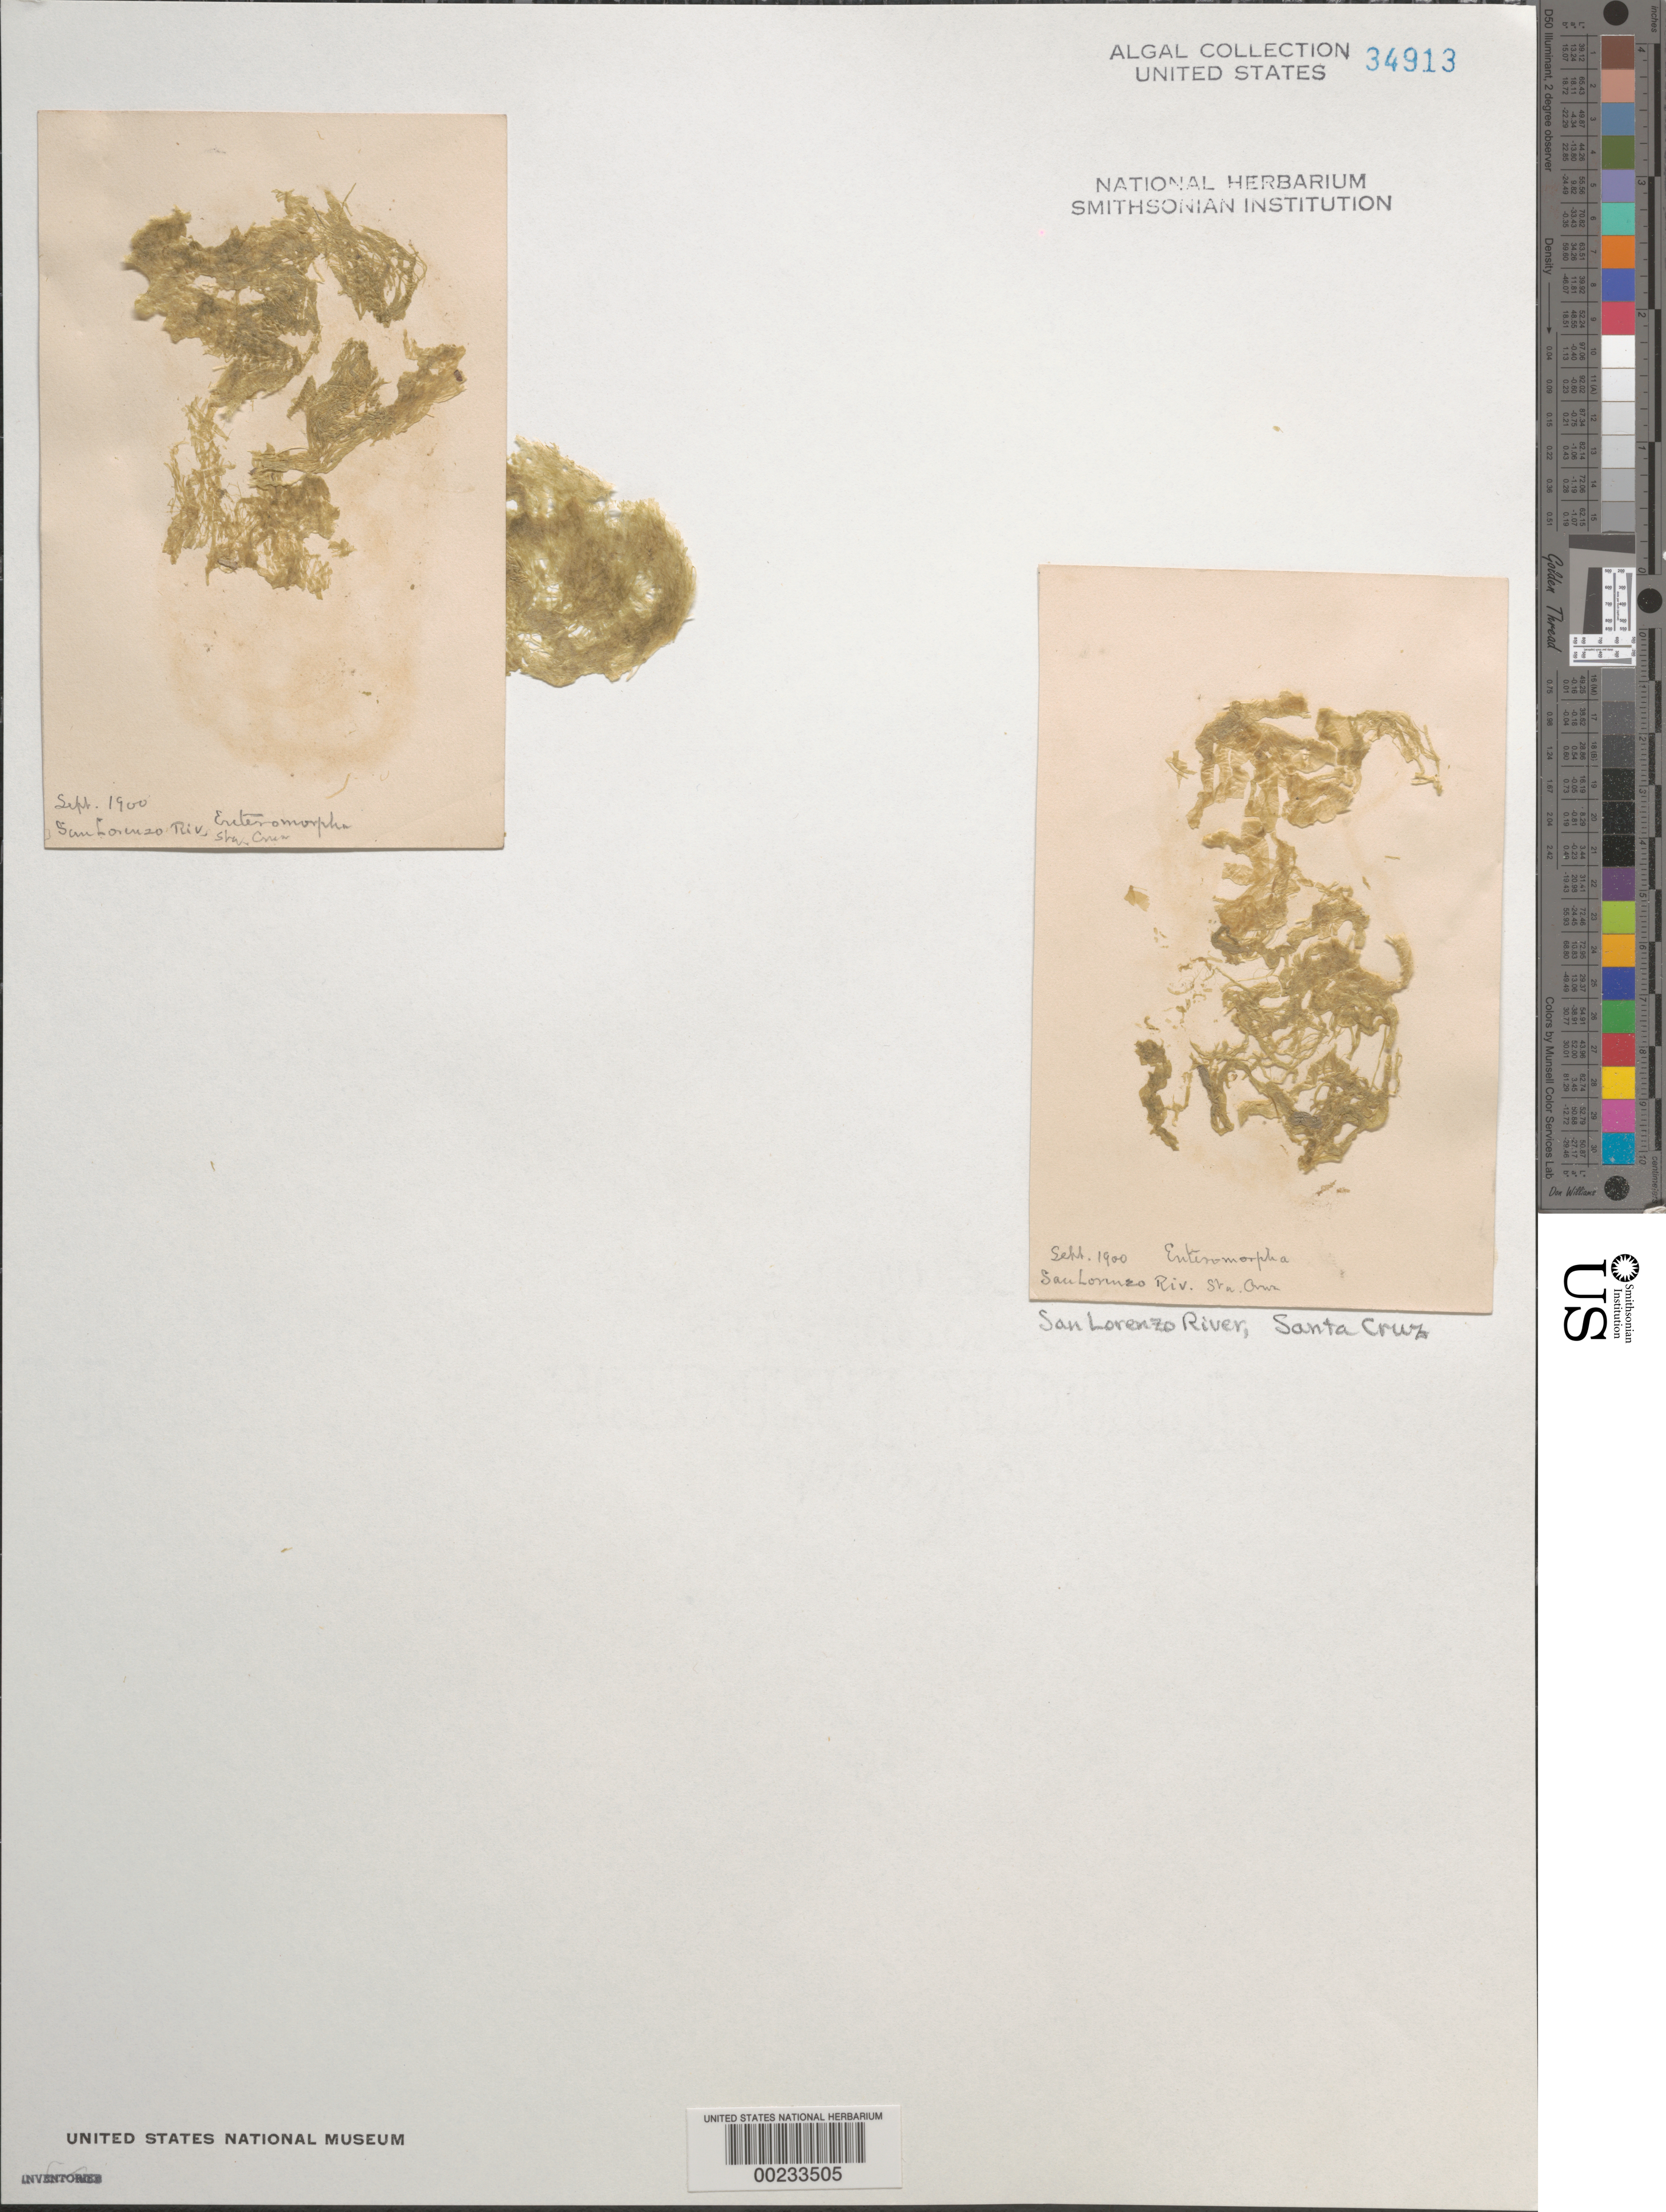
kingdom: Plantae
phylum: Chlorophyta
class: Ulvophyceae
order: Ulvales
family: Ulvaceae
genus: Ulva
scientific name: Ulva sp.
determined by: Algae name updating Project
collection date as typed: Sep 1900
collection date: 1900-09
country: United States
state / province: California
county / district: Santa Cruz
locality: San Lorenzo River, Santa Cruz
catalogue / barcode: US 34913